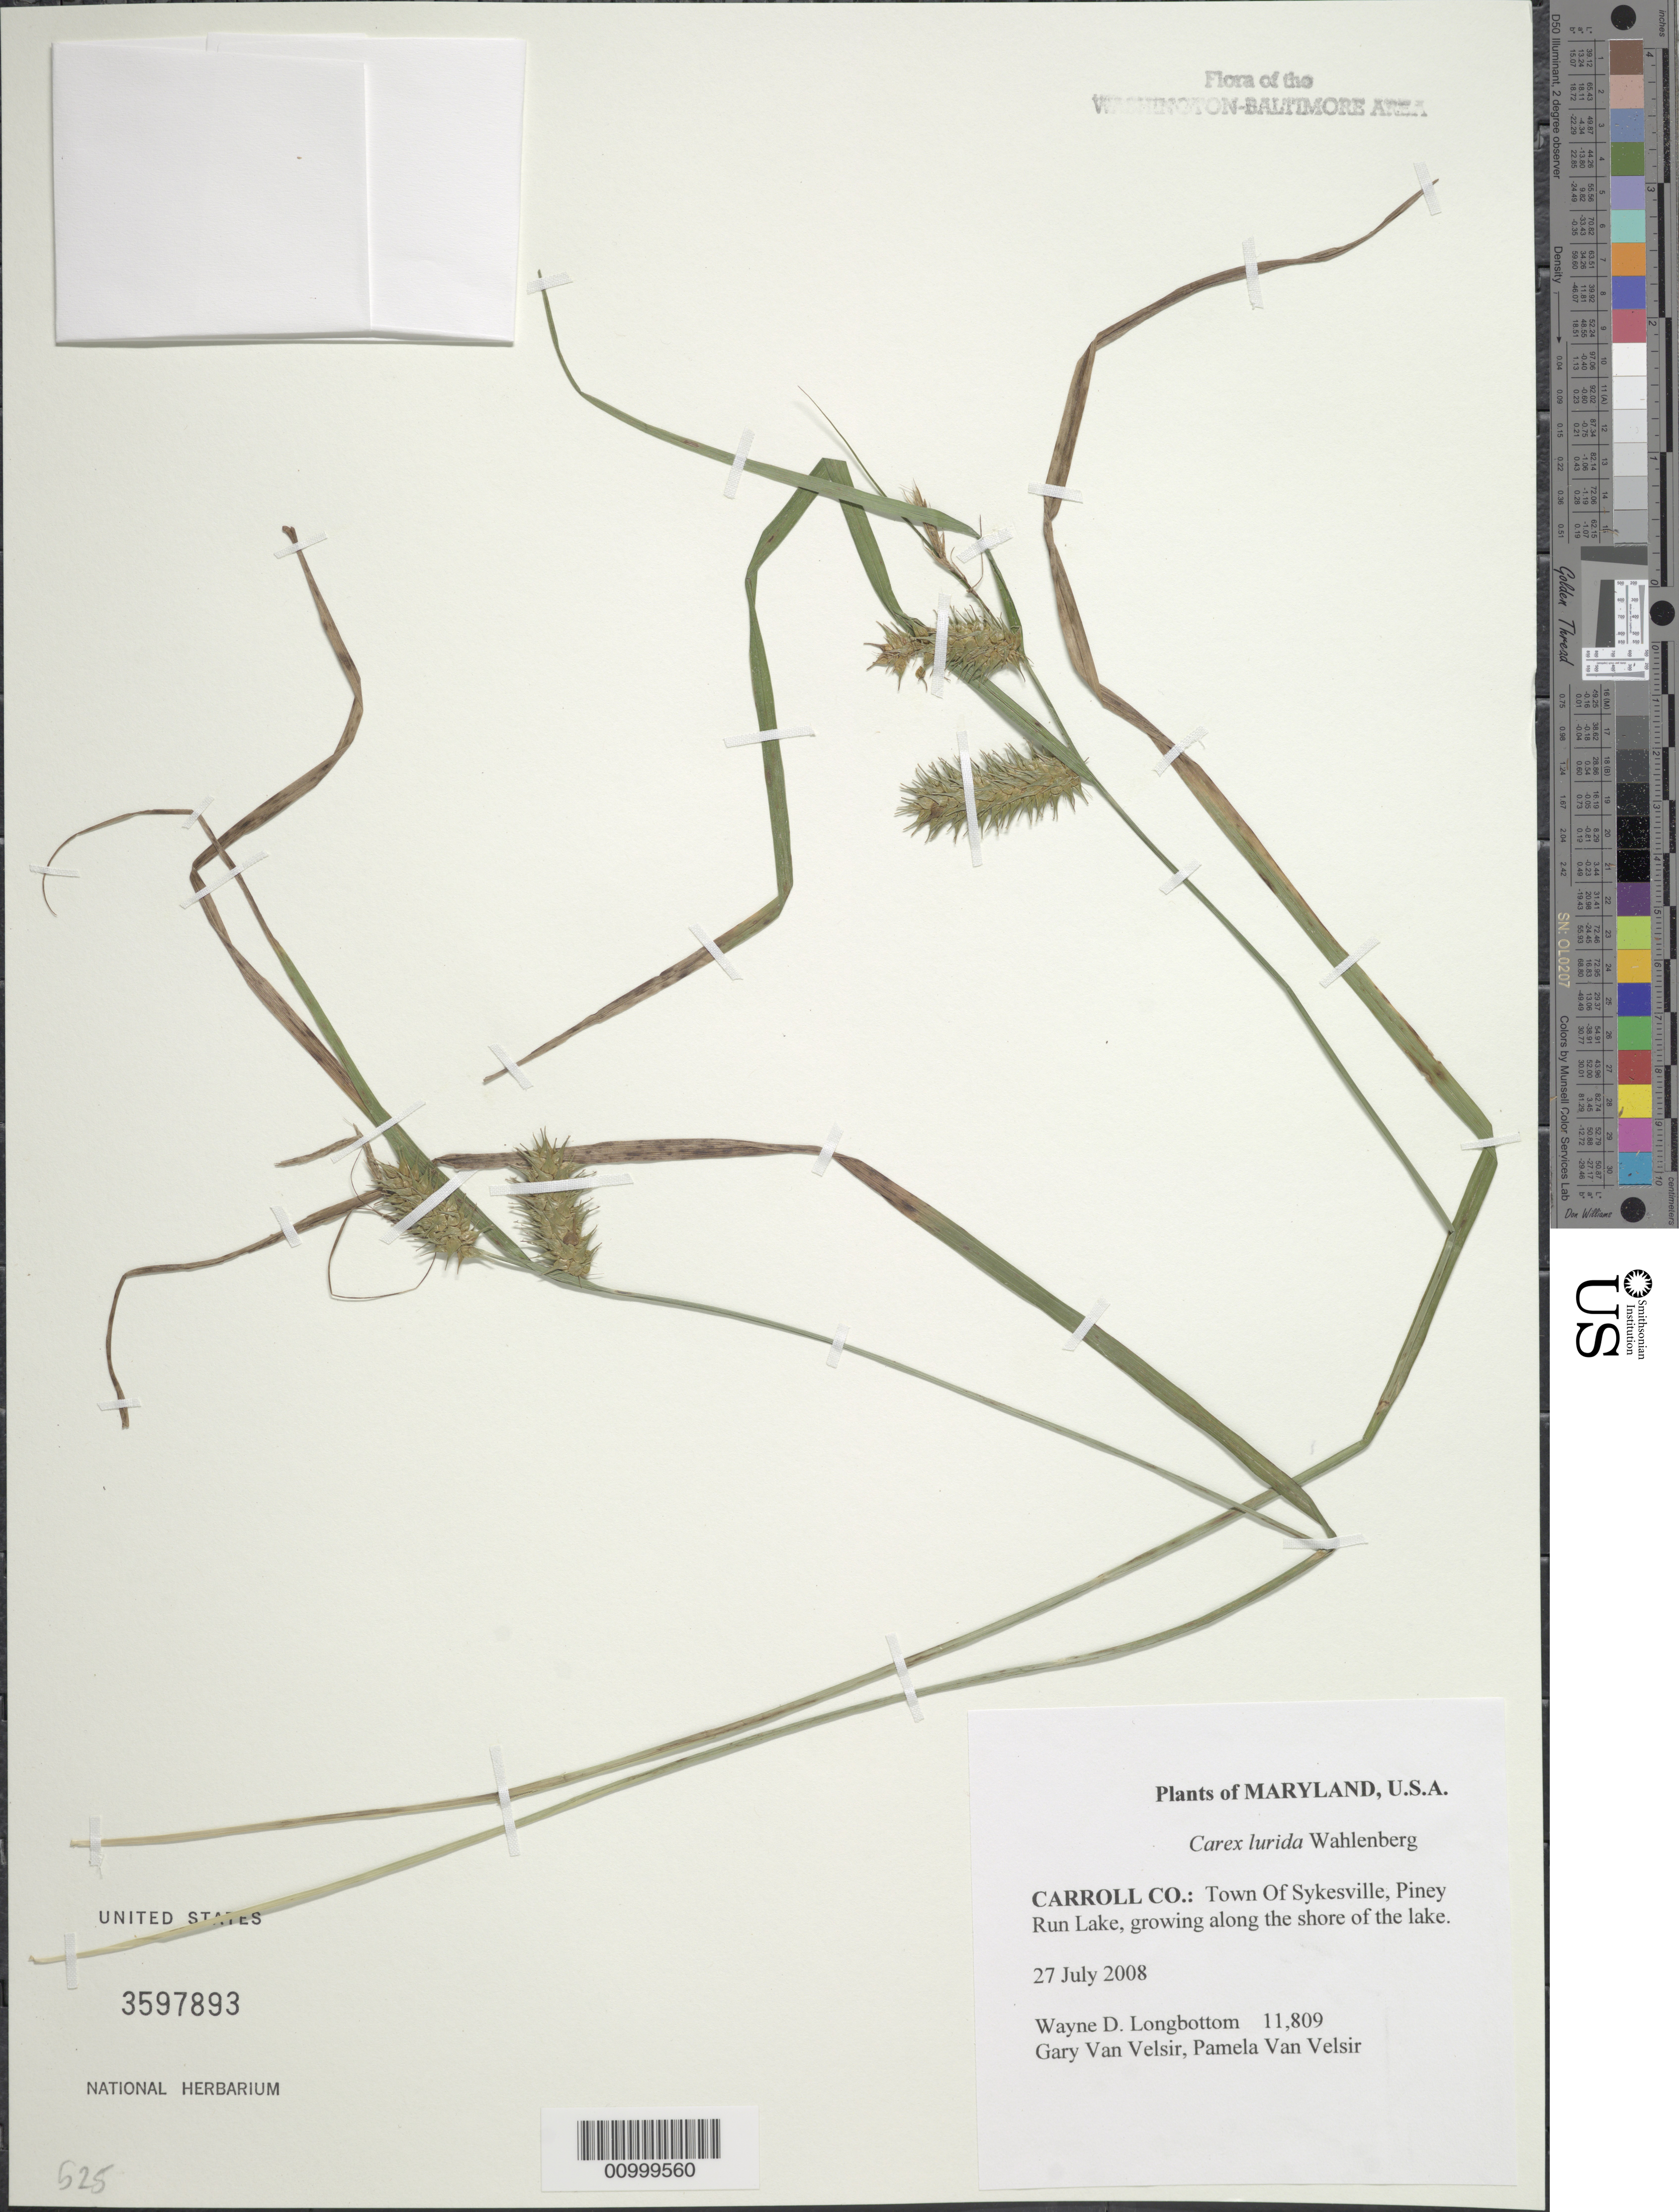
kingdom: Plantae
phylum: Tracheophyta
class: Liliopsida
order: Poales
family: Cyperaceae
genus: Carex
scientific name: Carex lurida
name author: Wahlenb.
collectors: W. D. Longbottom, G. Van Velsir & P. Van Velsir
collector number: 11809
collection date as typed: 27 July 2008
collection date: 2008-07-27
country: United States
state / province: Maryland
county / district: Carroll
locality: Town of Sykesville, Piney Run Lake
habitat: growing along the shore of the lake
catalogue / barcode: US 3597893